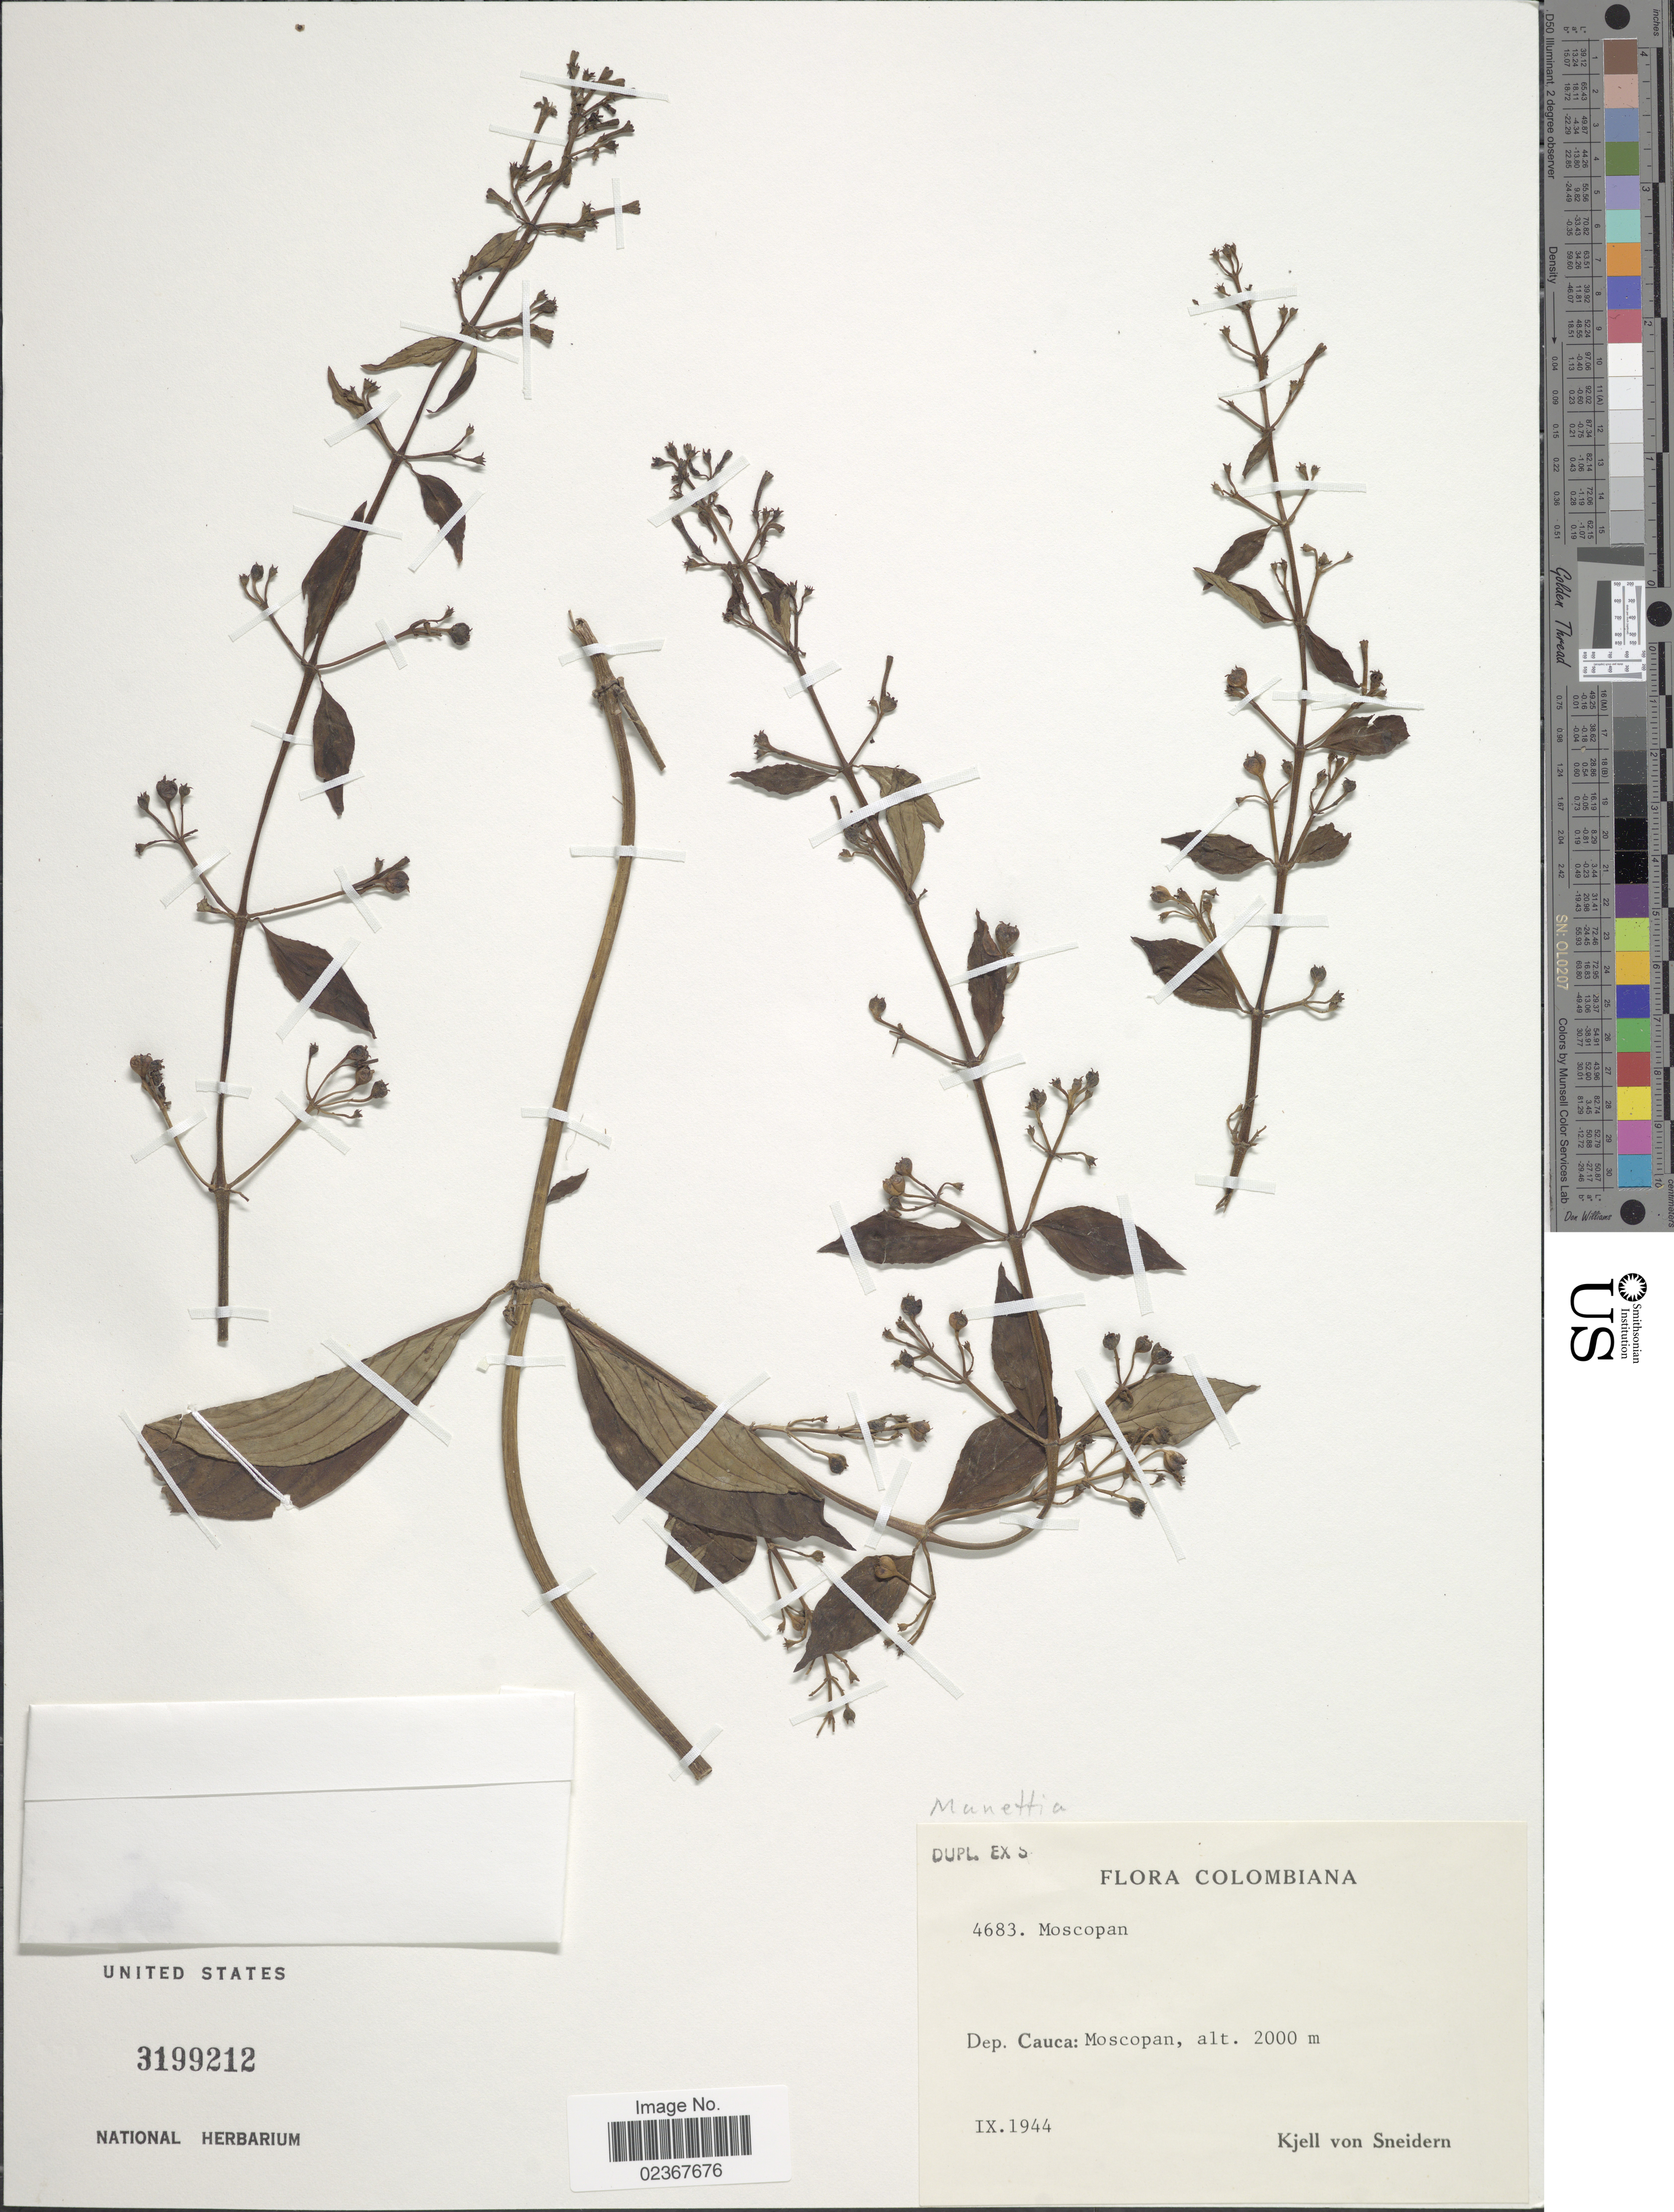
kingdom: Plantae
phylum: Tracheophyta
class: Magnoliopsida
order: Gentianales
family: Rubiaceae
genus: Manettia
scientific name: Manettia sp.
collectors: K. von Sneidern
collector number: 4683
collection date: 1944-09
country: Colombia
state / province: Cauca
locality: Dep. Cauca: Moscopan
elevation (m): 2000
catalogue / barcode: US 3199212